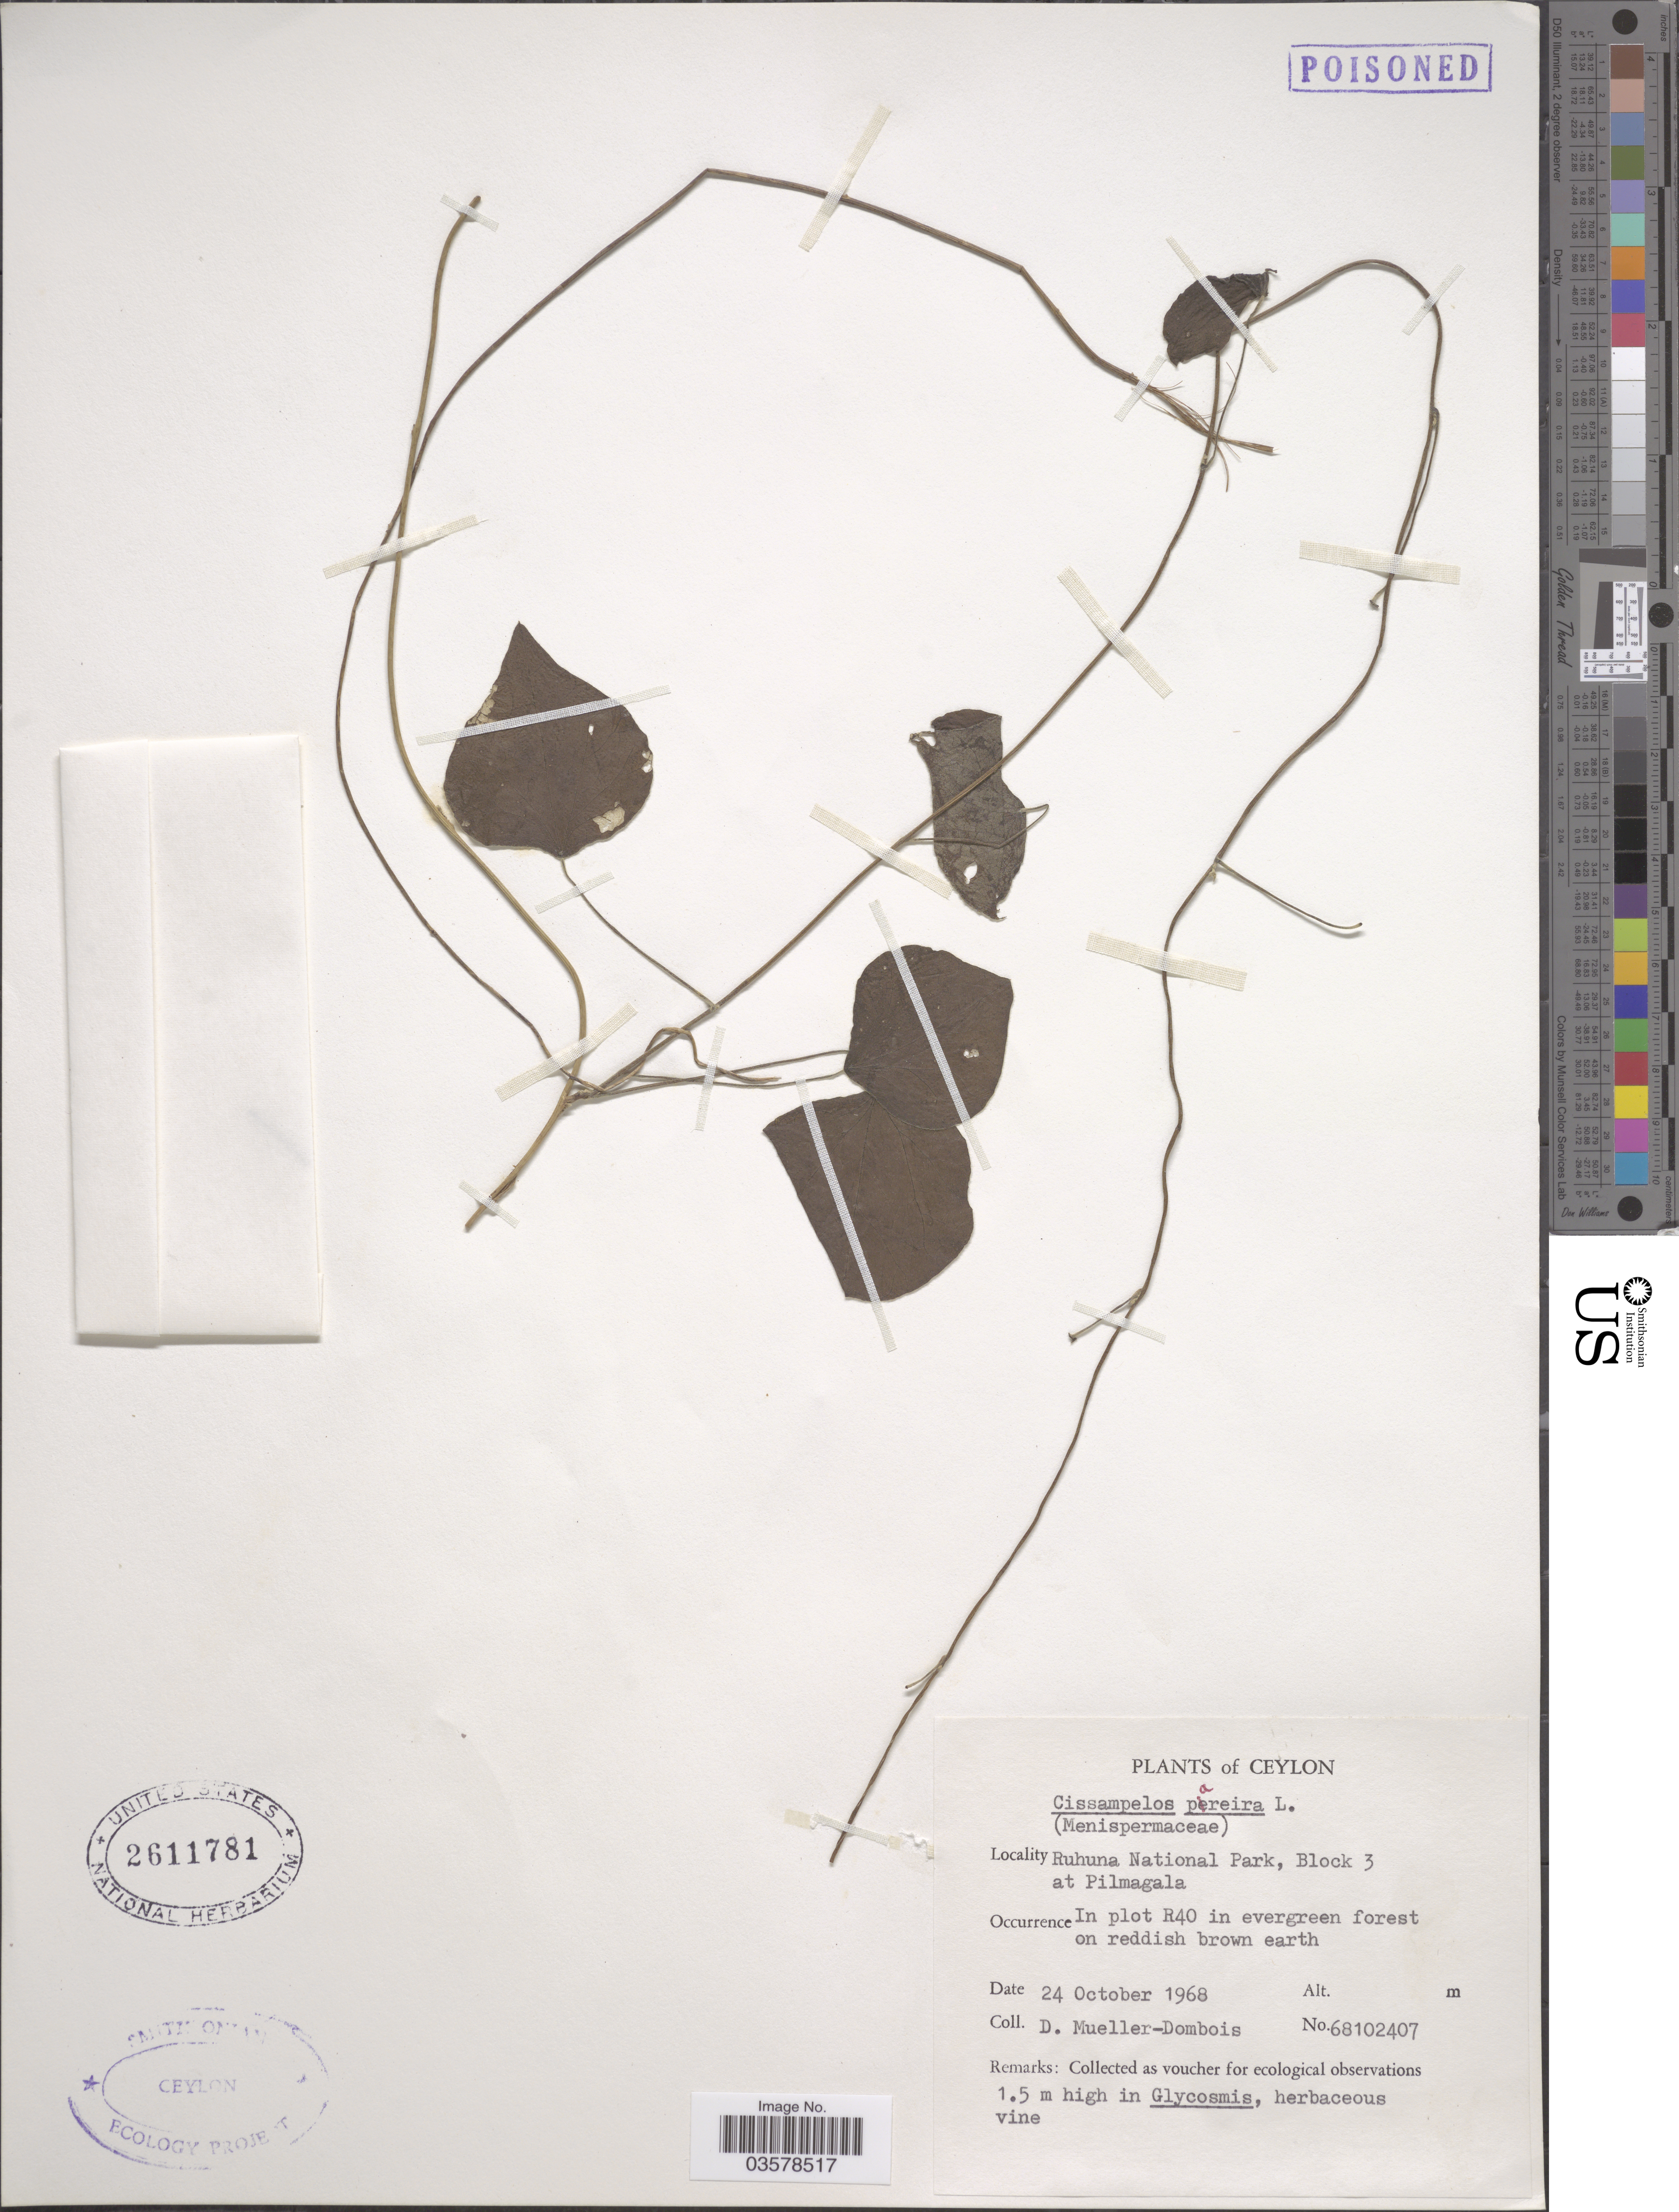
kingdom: Plantae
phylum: Tracheophyta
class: Magnoliopsida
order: Ranunculales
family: Menispermaceae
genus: Cissampelos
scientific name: Cissampelos pareira var. hirsuta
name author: (Buch.-Ham. ex DC.) Forman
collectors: D. Mueller-Dombois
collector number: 68102407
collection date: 1968-10-24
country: Sri Lanka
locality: Ceylon. Ruhuna National Park, Block 3 at Pilmagala. In plot R40 in evergreen forest on reddish brown earth.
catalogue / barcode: US 2611781